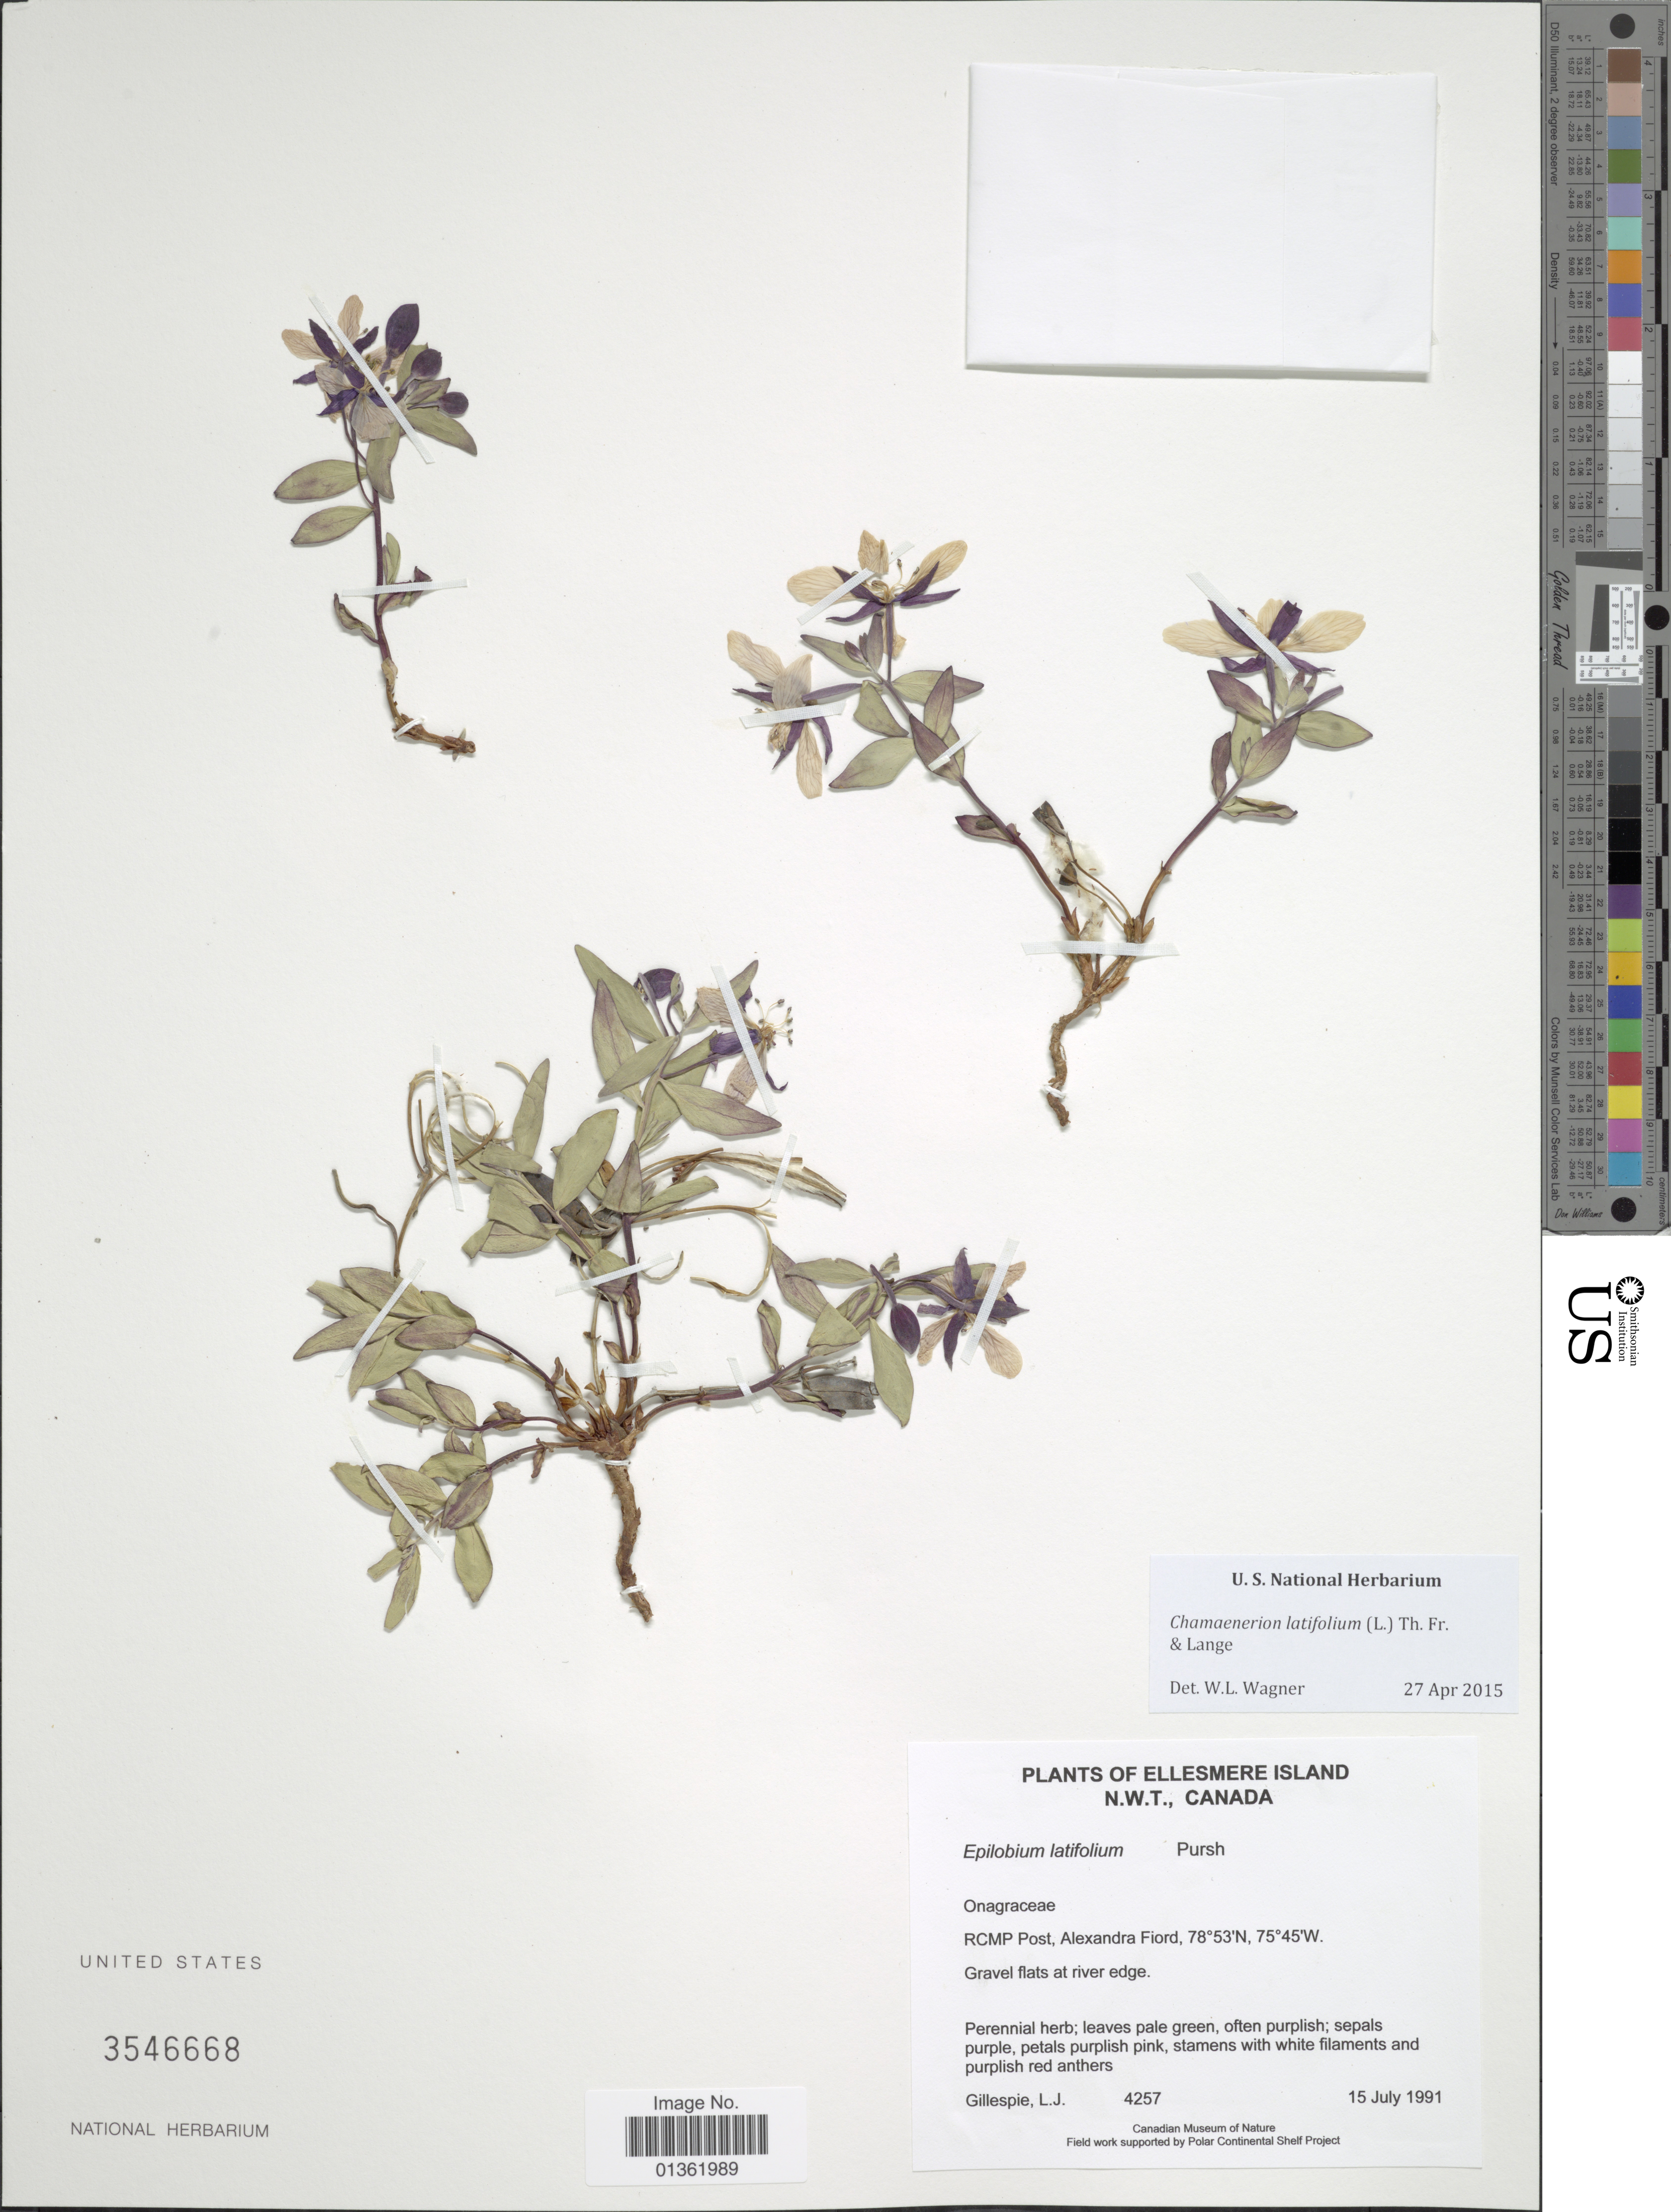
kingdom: Plantae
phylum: Tracheophyta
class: Magnoliopsida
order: Myrtales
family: Onagraceae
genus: Chamaenerion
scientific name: Chamaenerion latifolium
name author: (L.) Th. Fr. & Lange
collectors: L. Gillespie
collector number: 4257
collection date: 1991-07-15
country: Canada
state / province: Nunavut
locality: Ellesmere Island, N.W.T. RCMP Post, Alexandra Fiord.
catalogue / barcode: US 3546668